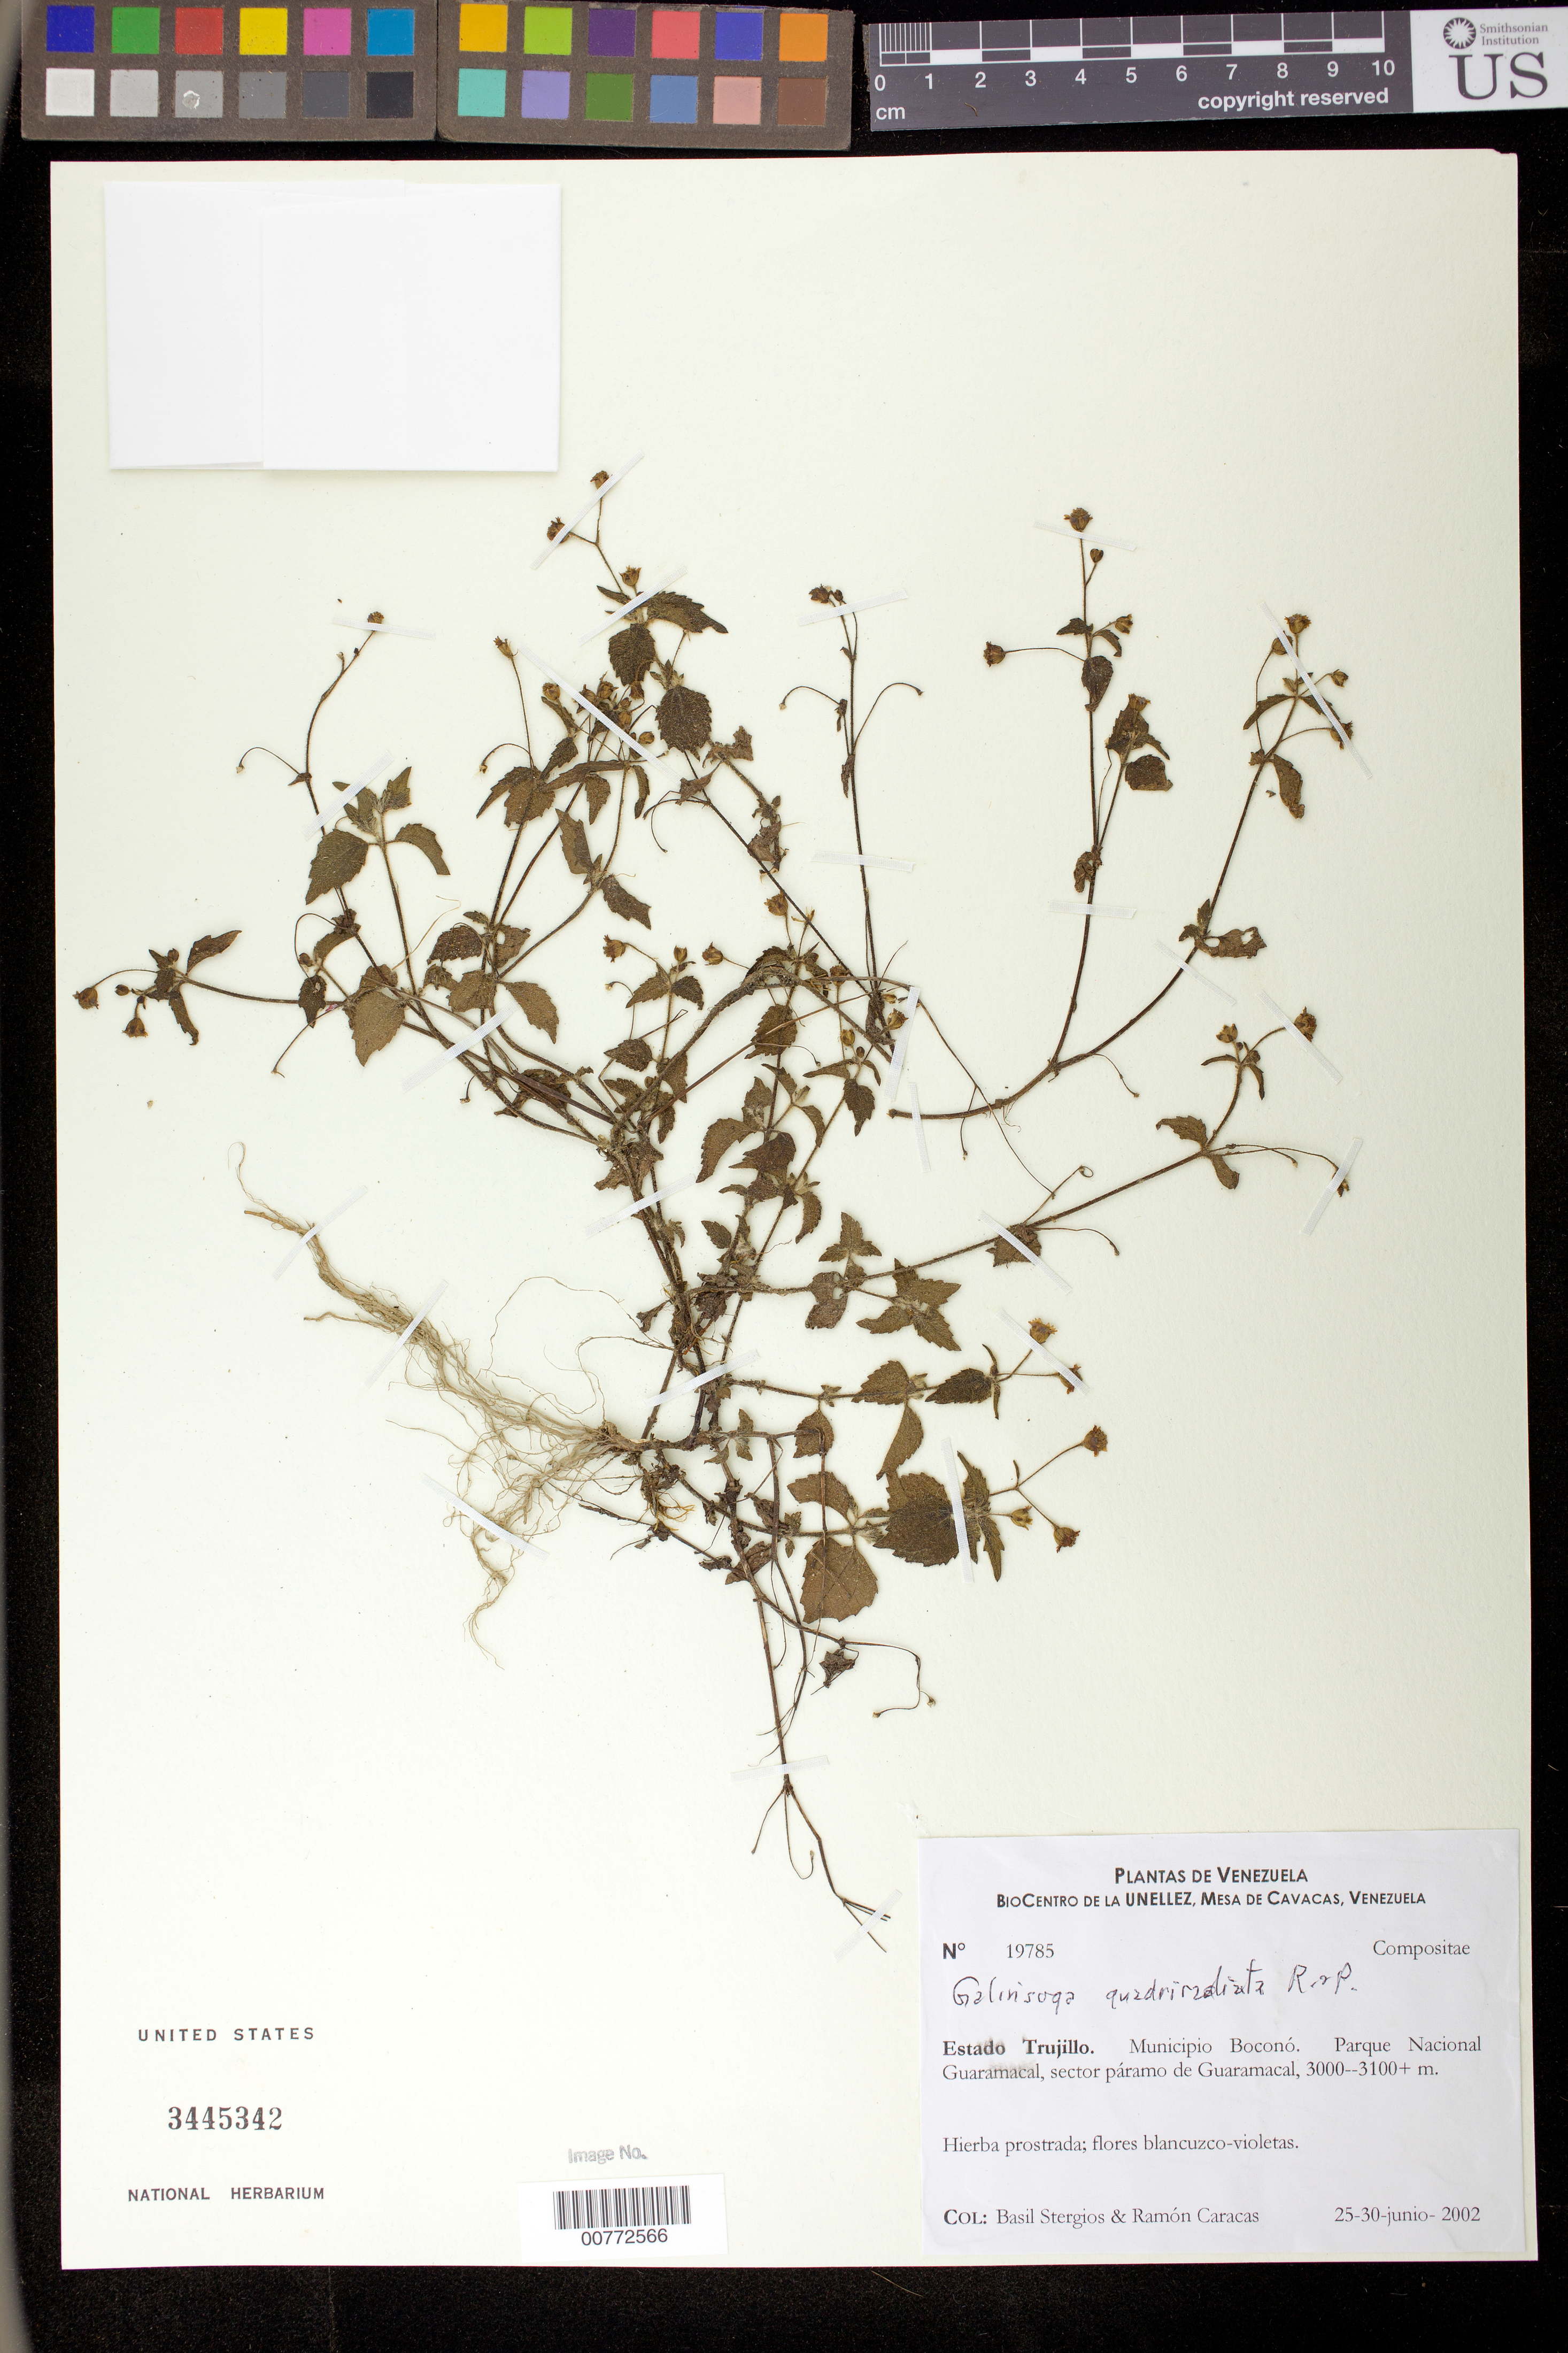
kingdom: Plantae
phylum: Tracheophyta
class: Magnoliopsida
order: Asterales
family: Asteraceae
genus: Galinsoga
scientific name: Galinsoga quadriradiata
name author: Ruiz & Pav.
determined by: Robinson, Harold E., (US)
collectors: B. G. Stergios & R. Caracas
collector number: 19785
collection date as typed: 25 Jun 2002 to 30 Jun 2002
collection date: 2002-06-25/2002-06-30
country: Venezuela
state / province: Trujillo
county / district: Boconó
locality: Parque Nacional Guaramacal, páramo de Guaramacal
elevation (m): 3000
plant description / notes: PORT, US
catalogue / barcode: US 3445342